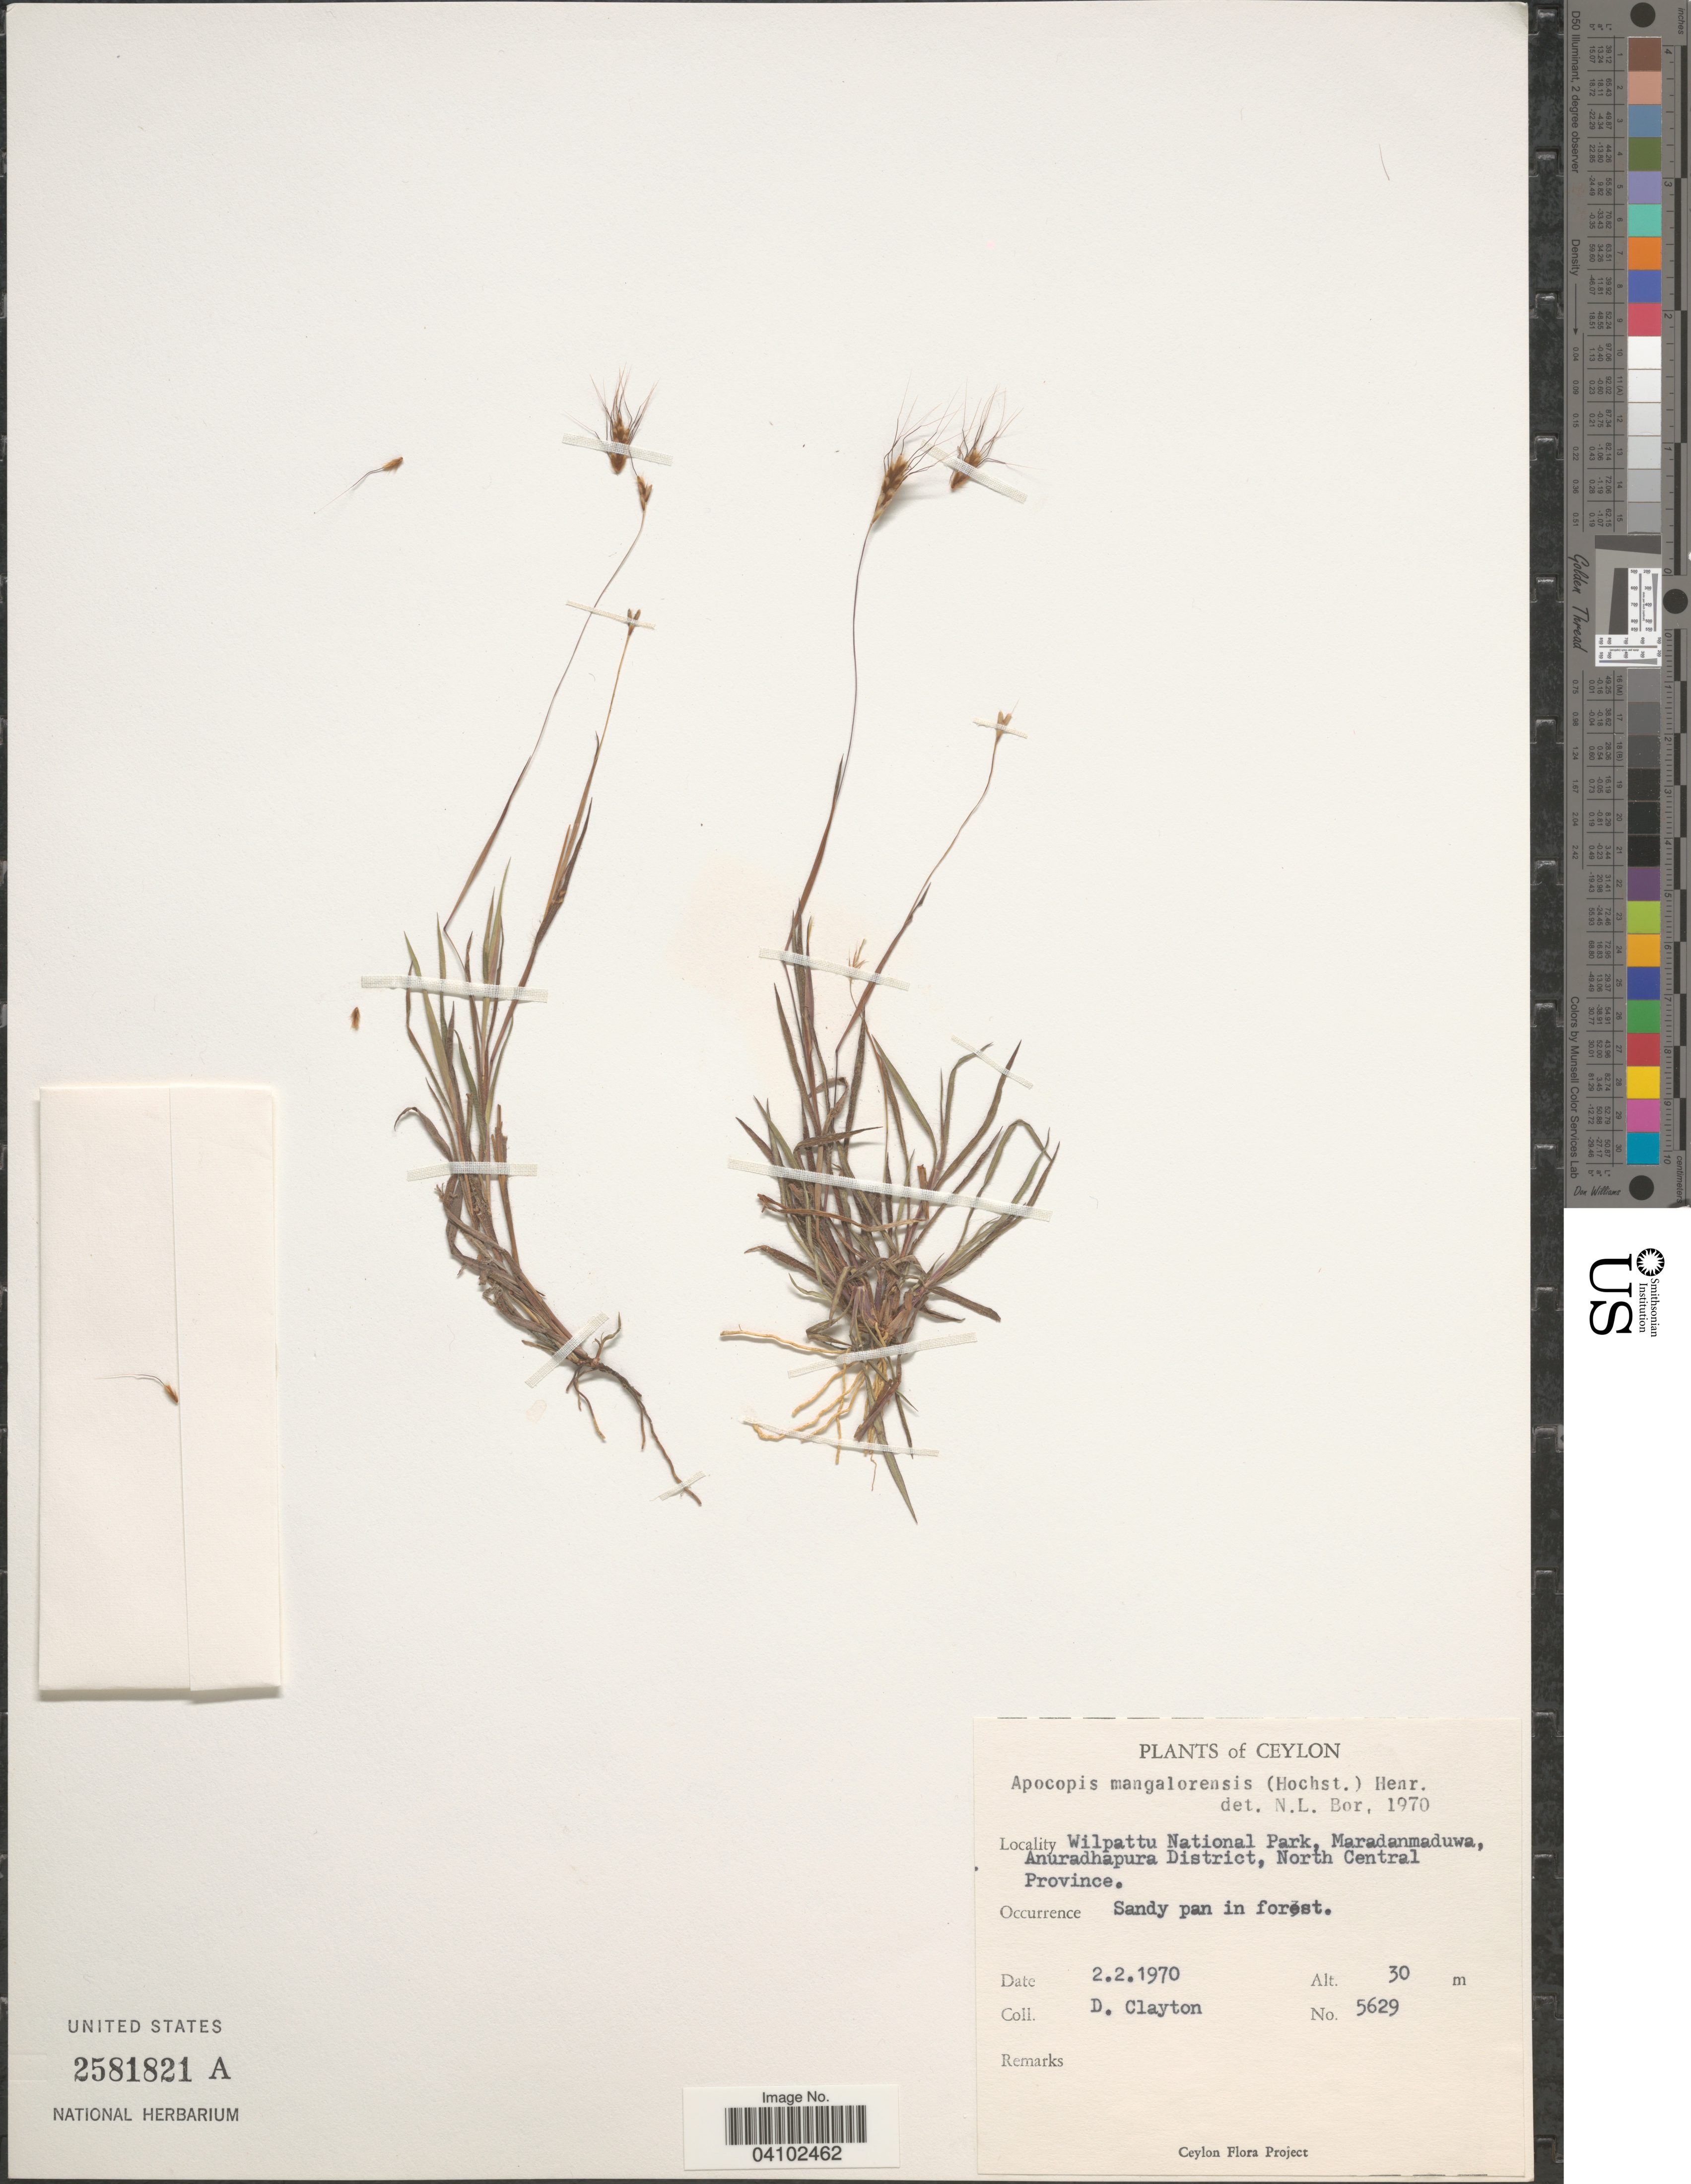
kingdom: Plantae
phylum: Tracheophyta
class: Liliopsida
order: Poales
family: Poaceae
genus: Apocopis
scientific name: Apocopis mangalorensis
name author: (Hochst. ex Steud.) Henr.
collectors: D. Clayton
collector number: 5629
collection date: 1970-02-02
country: Sri Lanka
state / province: North Central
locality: Ceylon. Wilpattu National Park, Maradanmaduwa, Anuradhapura District.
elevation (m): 30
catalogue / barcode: US 2581821A